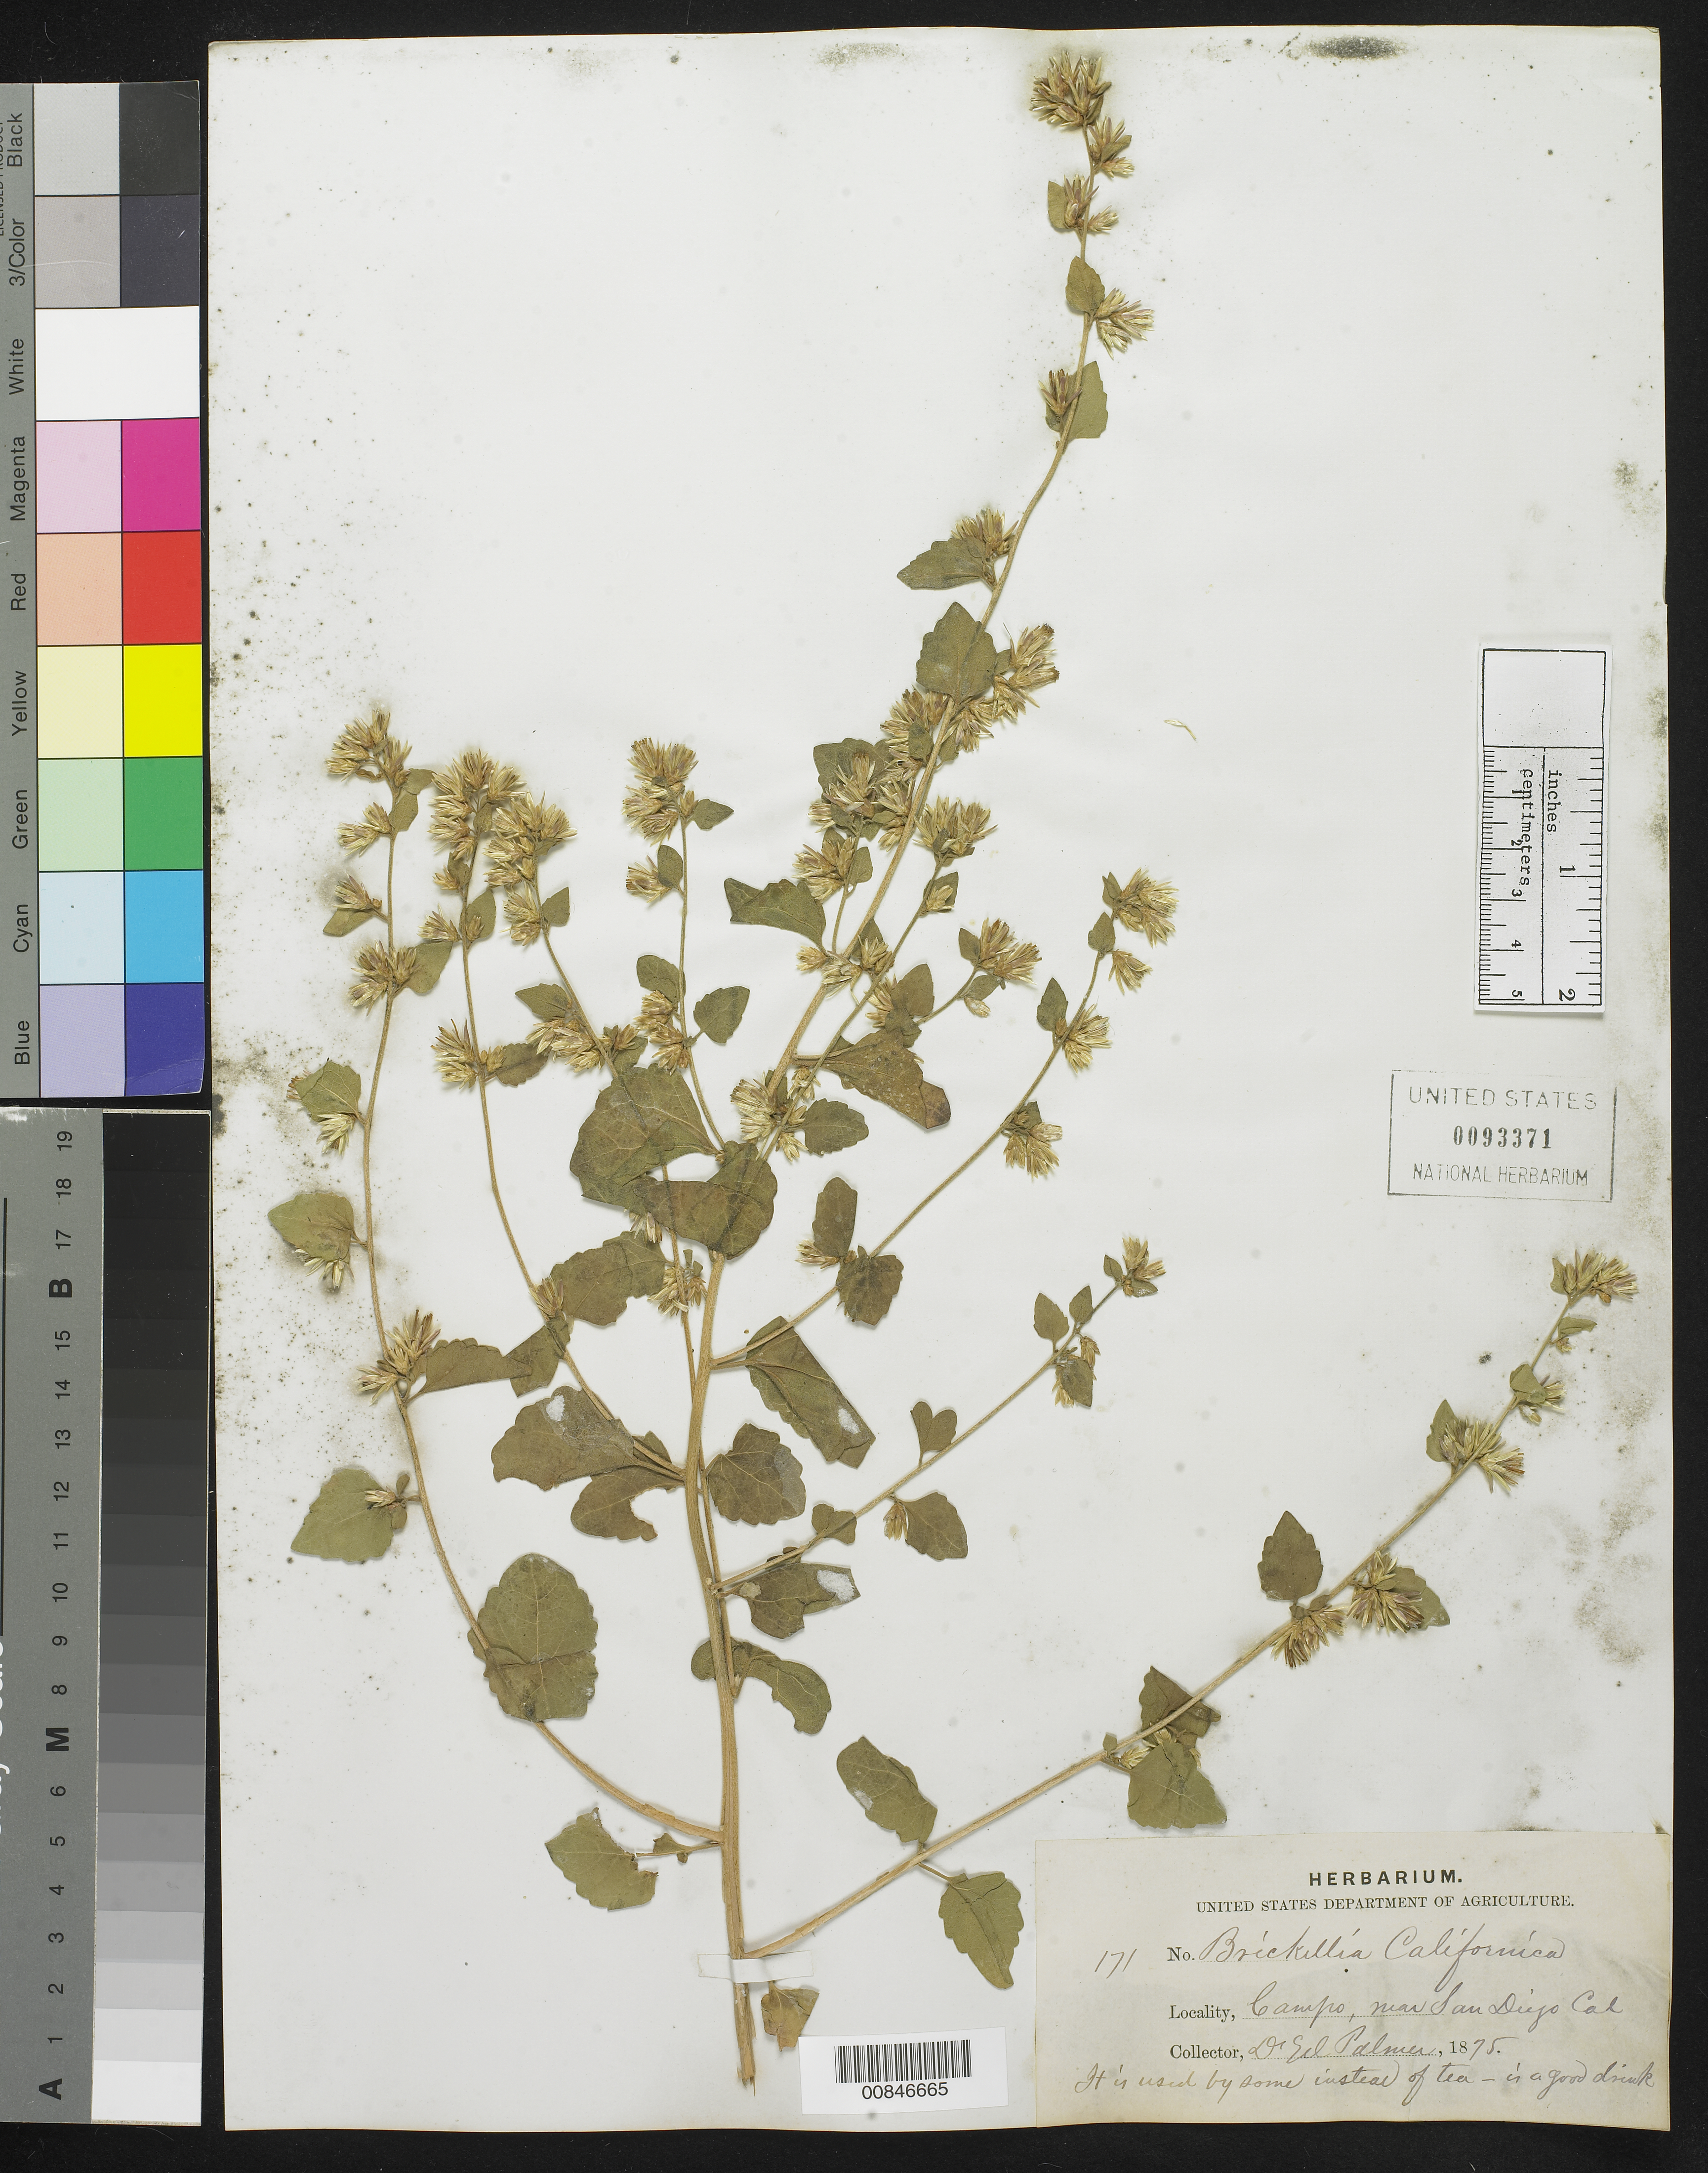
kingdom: Plantae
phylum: Tracheophyta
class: Magnoliopsida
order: Asterales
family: Asteraceae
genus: Brickellia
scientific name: Brickellia californica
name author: (Torr. & A. Gray) A. Gray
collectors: E. Palmer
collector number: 171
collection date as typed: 1875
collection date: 1875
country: United States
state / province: California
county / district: San Diego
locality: Campo, near San Diego, California.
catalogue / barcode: US 93371